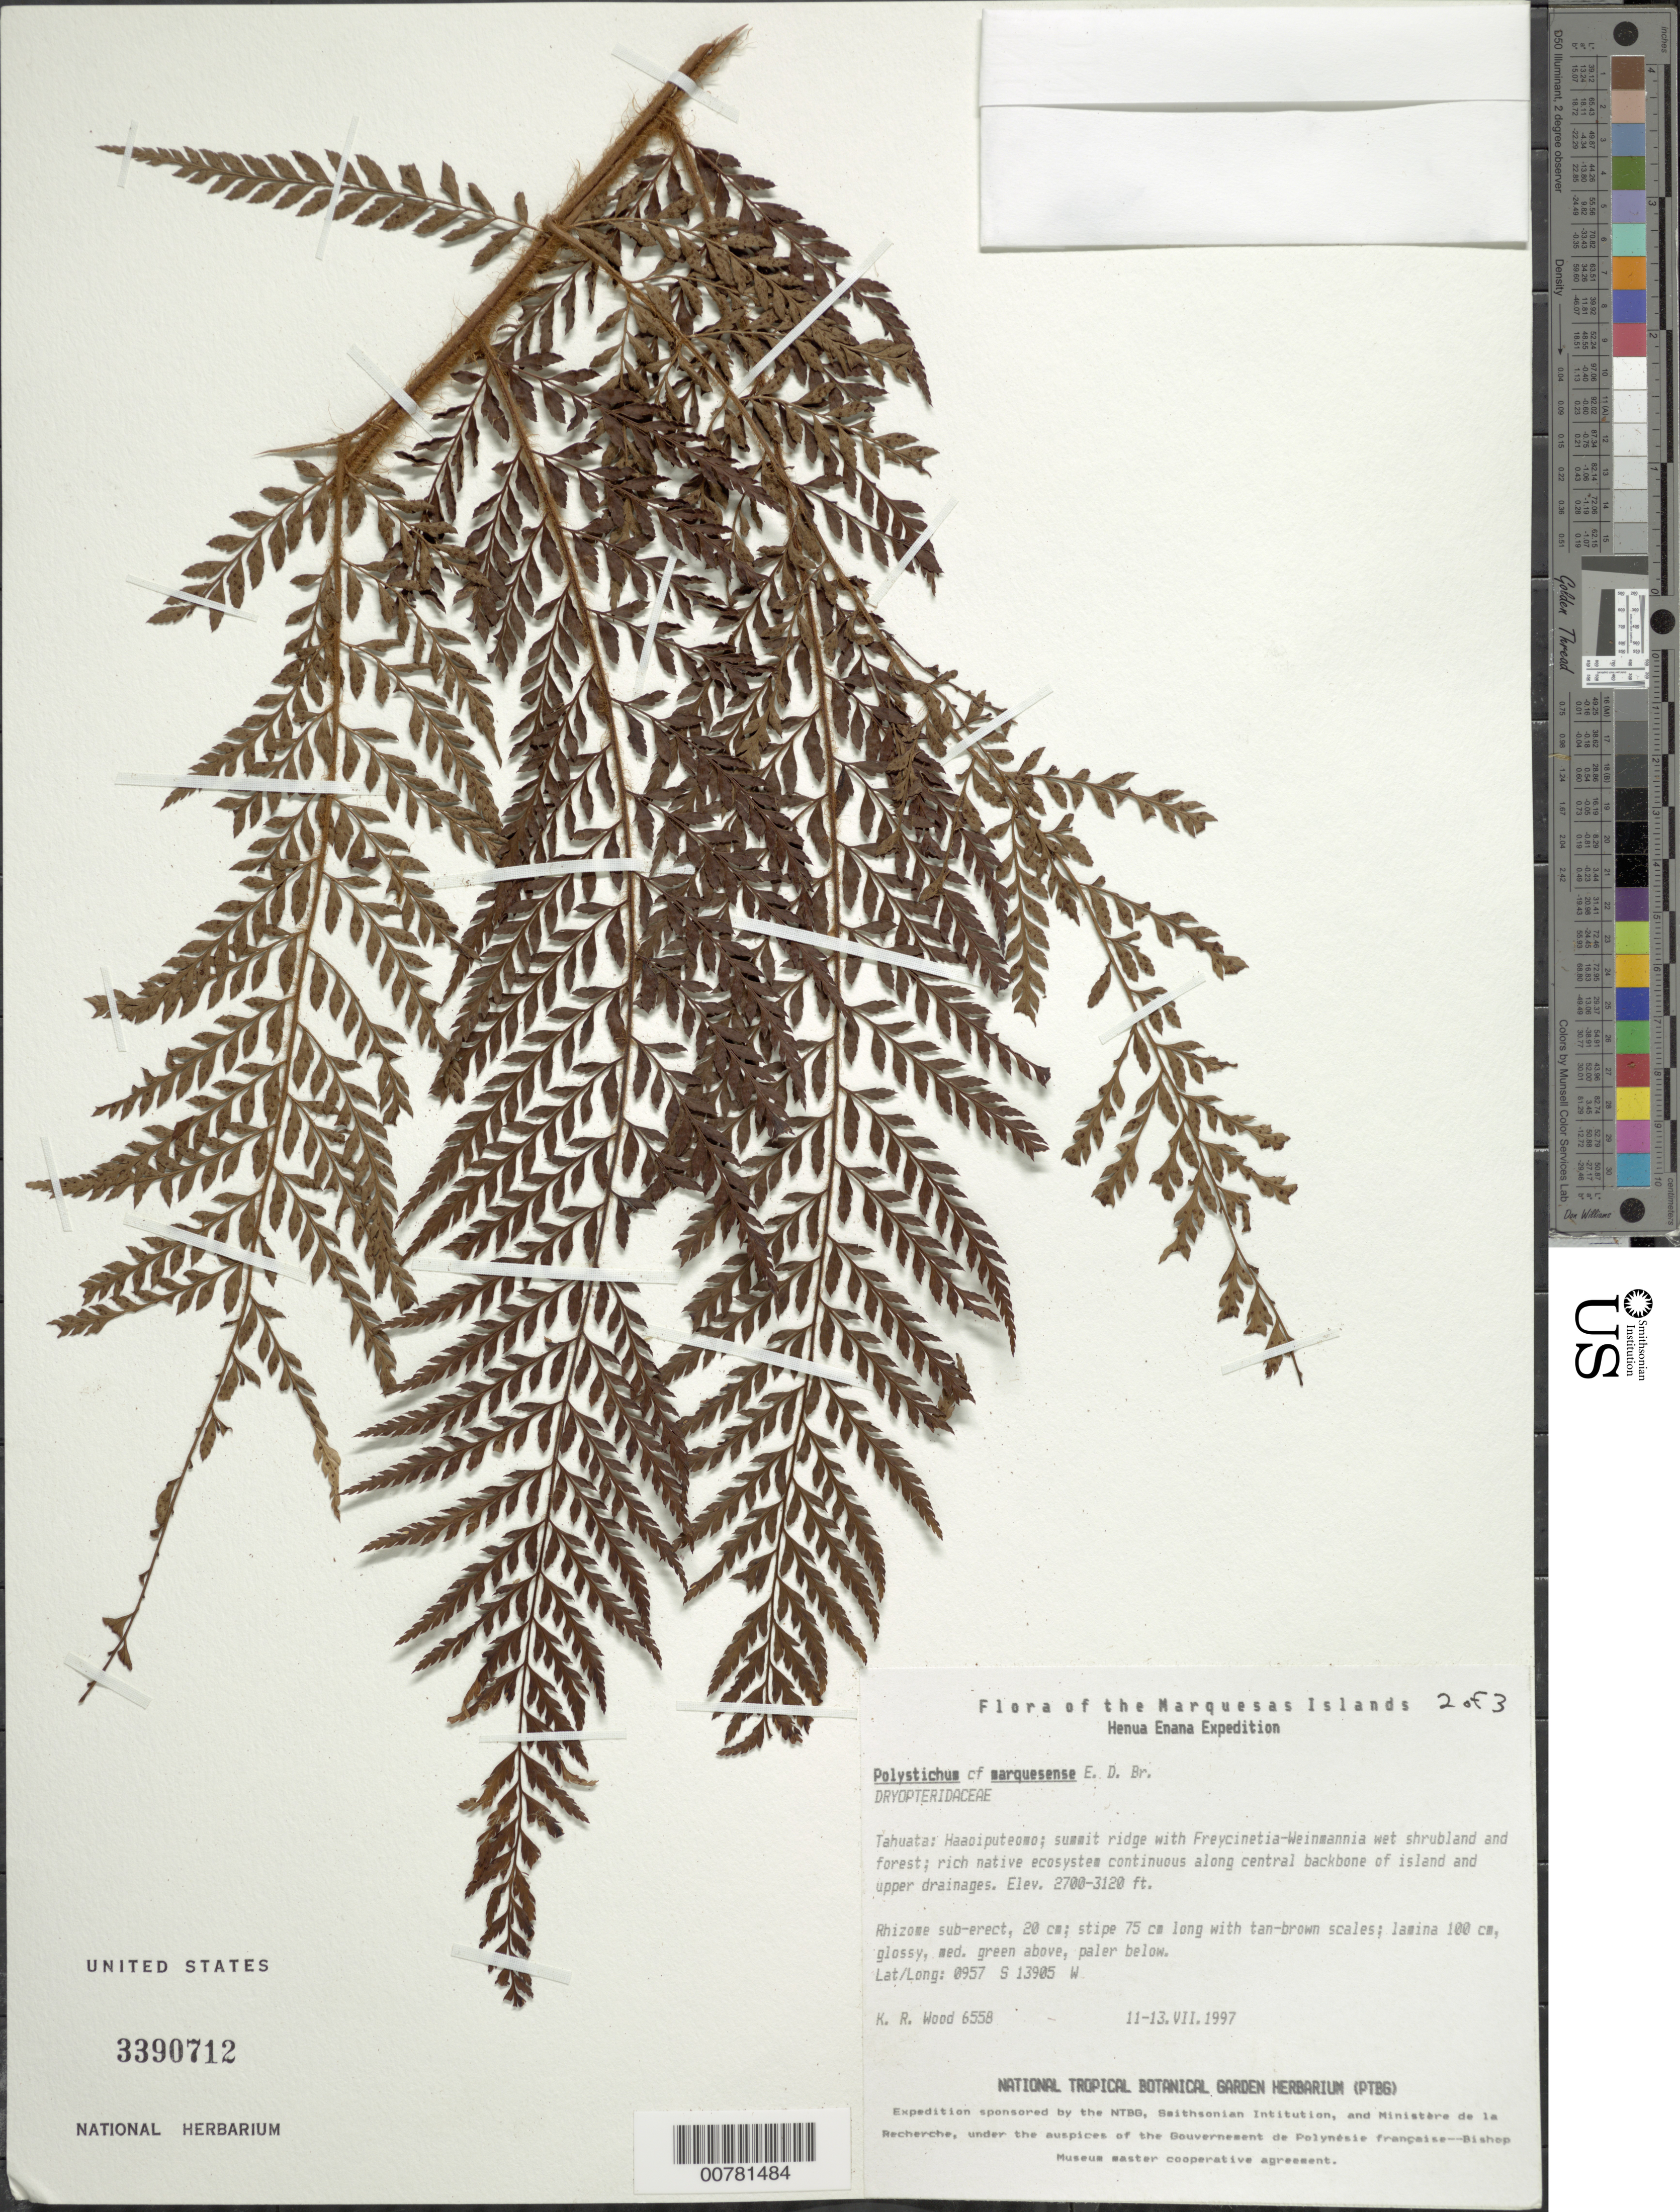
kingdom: Plantae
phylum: Tracheophyta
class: Polypodiopsida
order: Polypodiales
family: Dryopteridaceae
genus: Polystichum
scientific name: Polystichum marquesense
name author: E.D. Br.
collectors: K. R. Wood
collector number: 6558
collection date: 1997-07-11/1997-07-13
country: French Polynesia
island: Tahuata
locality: Haaoiputeomo, summit ridge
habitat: Freycinetia - Weinmannia wet shrub and forest; rich native ecosystem, continuous along central backbone of island and upper drainages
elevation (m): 823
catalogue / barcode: US 3390712